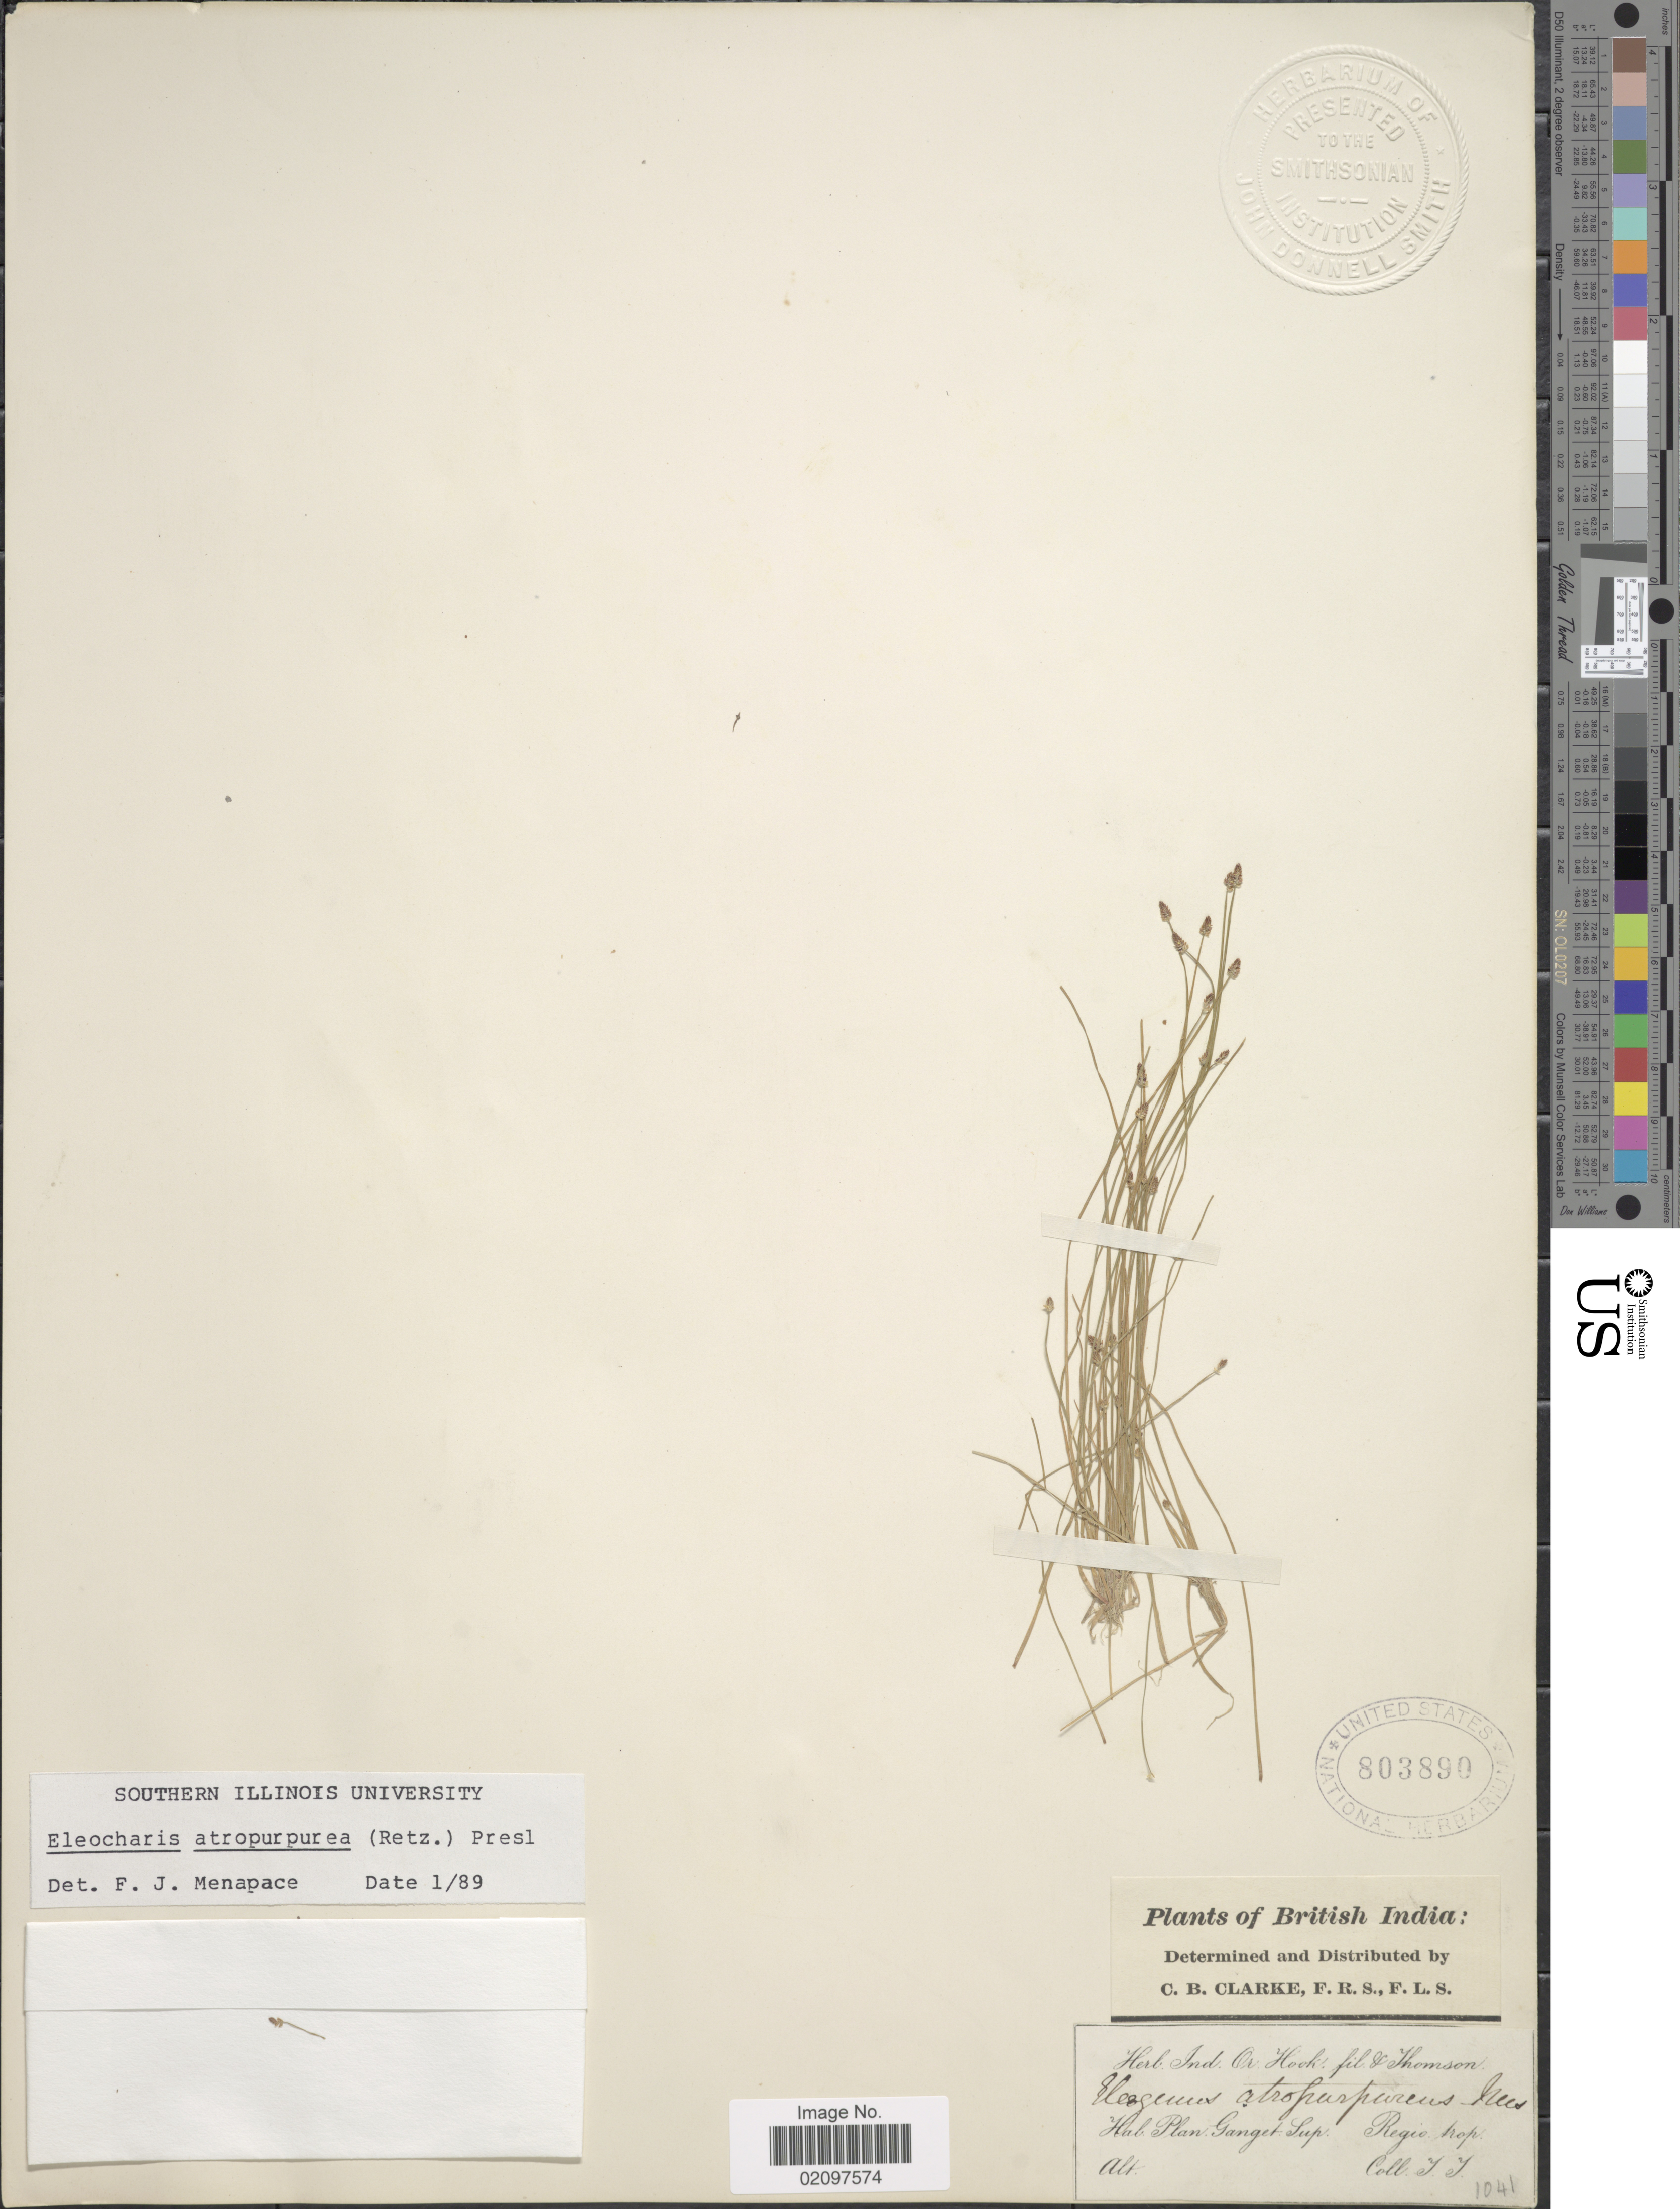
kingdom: Plantae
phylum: Tracheophyta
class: Liliopsida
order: Poales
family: Cyperaceae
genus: Eleocharis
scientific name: Eleocharis atropurpurea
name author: (Retz.) J. Presl & C. Presl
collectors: T. Thomson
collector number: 1041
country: India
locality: British India, Plan. Ganget. Sup. Regio. Trop.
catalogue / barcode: US 803890